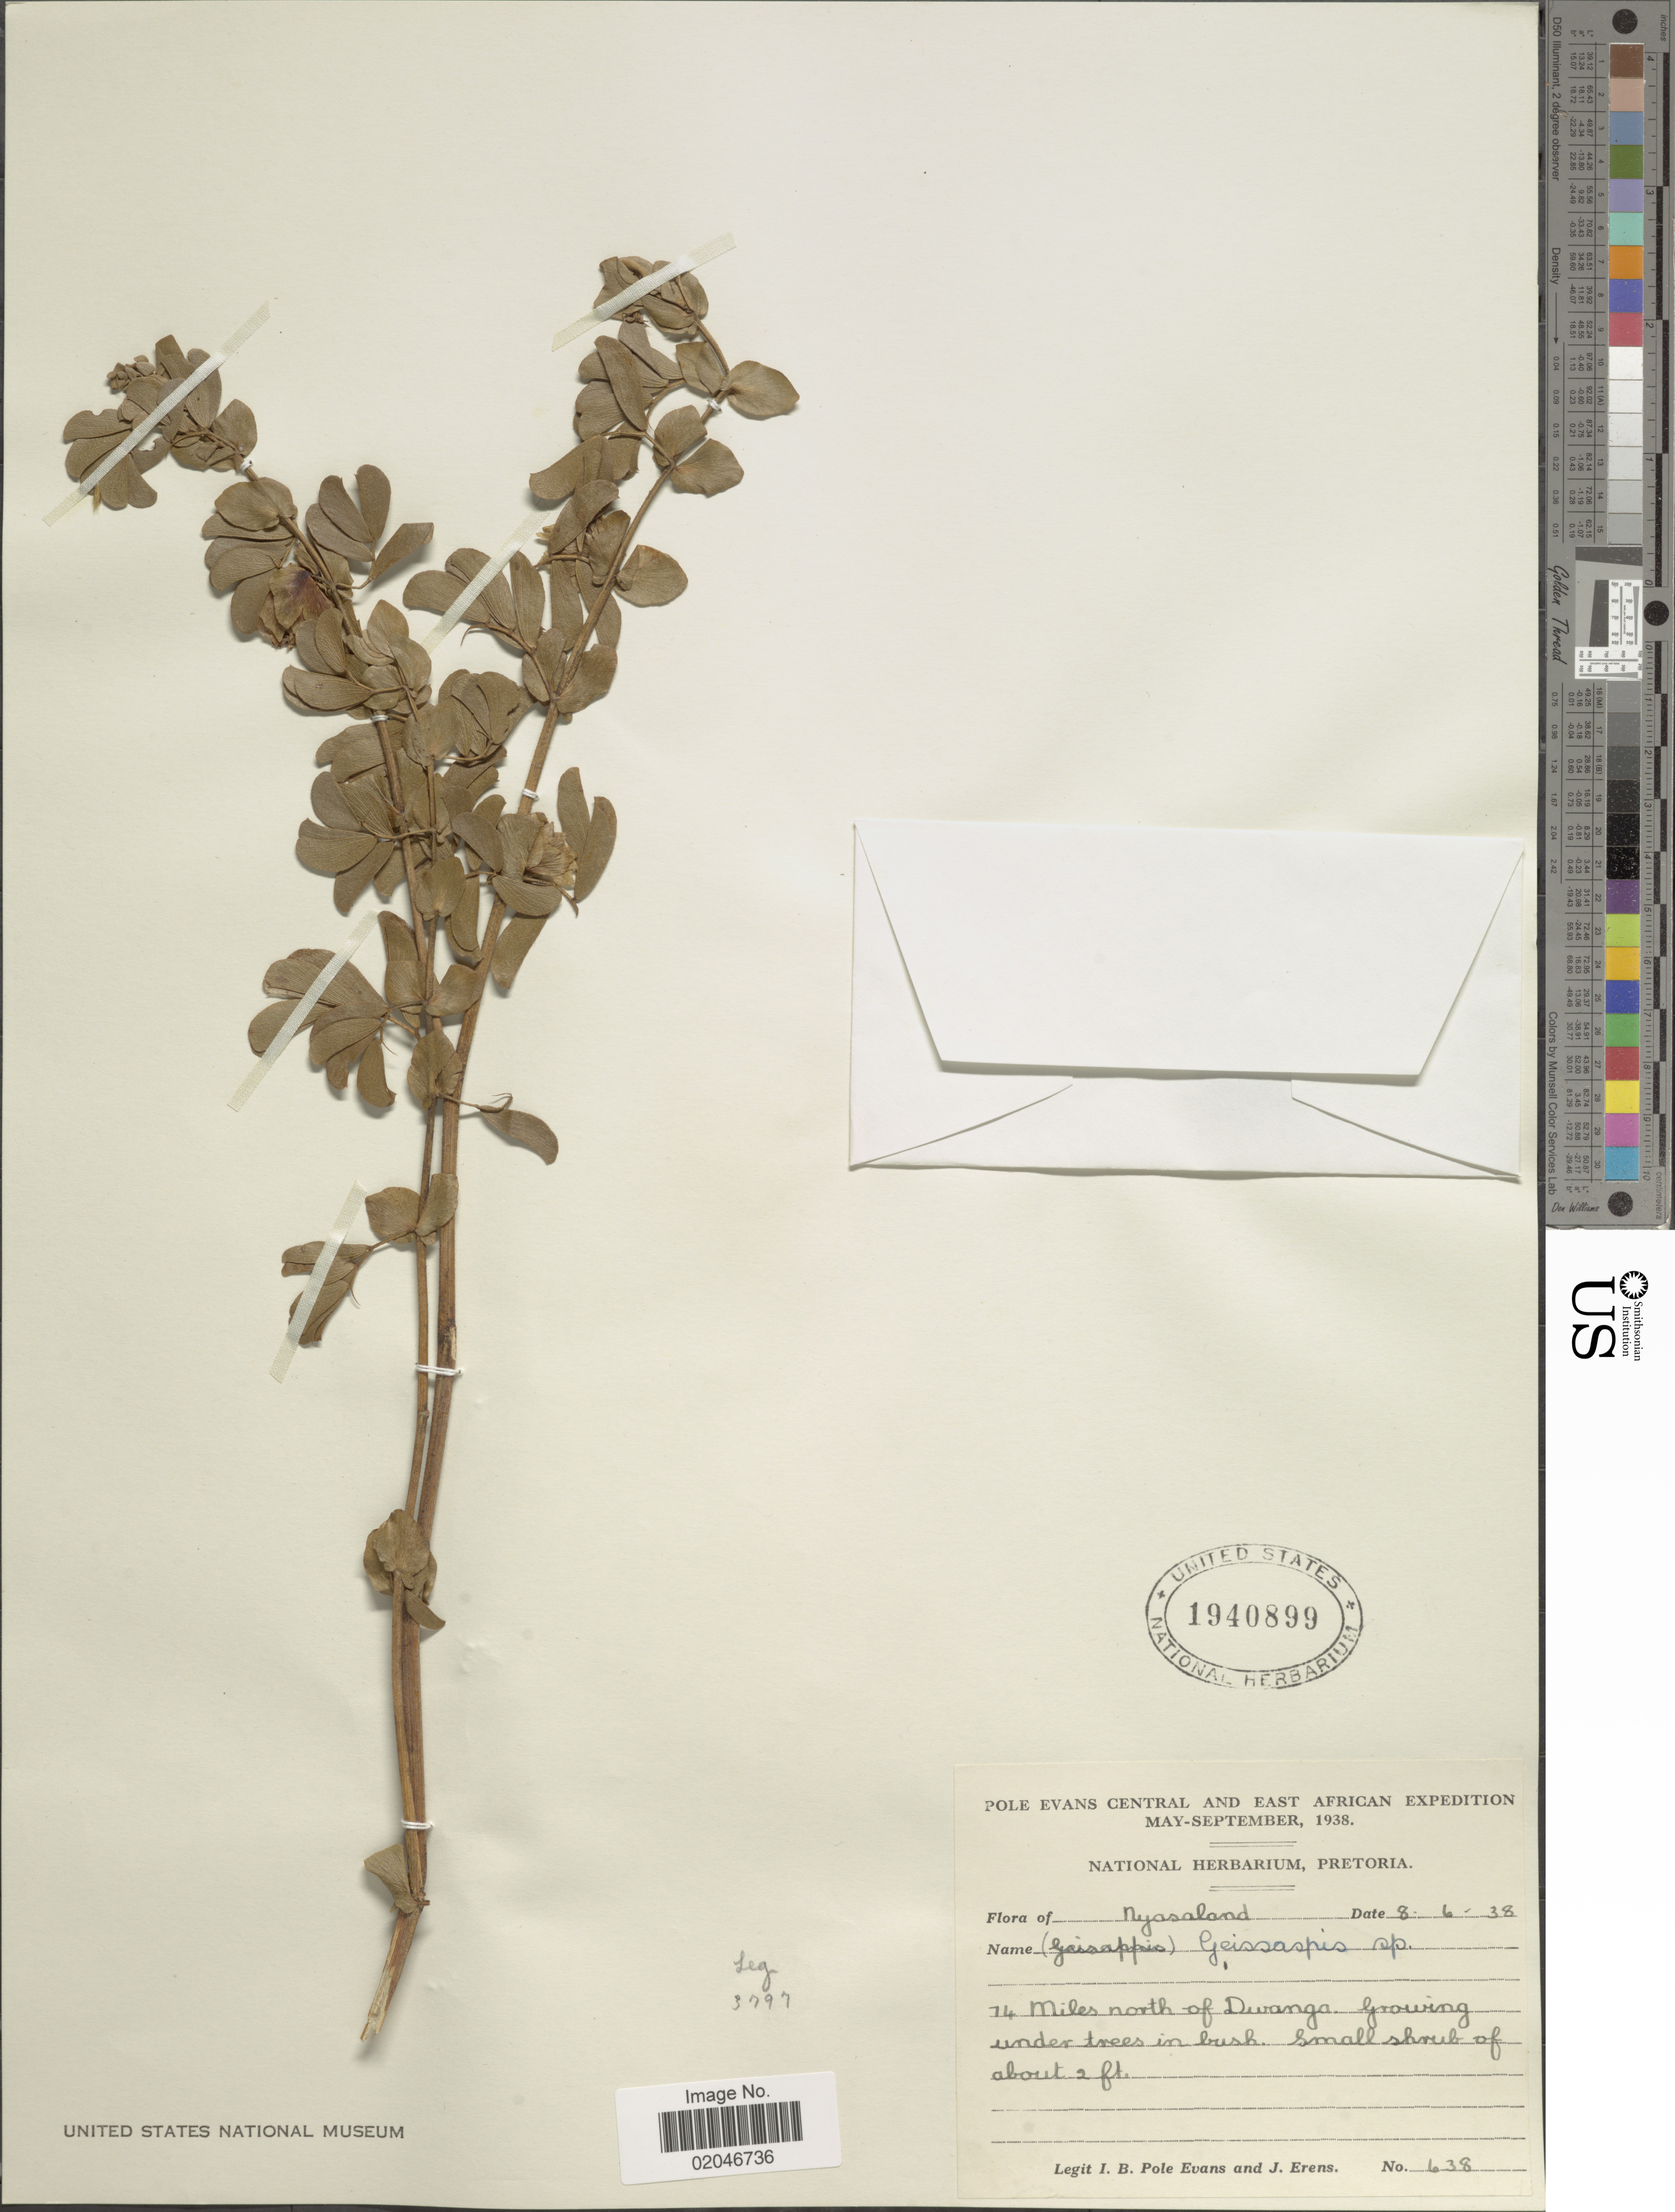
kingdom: Plantae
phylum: Tracheophyta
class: Magnoliopsida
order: Fabales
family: Fabaceae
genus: Geissaspis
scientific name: Geissaspis sp.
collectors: I. B. Pole-Evans & J. Erens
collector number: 638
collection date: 1938-06-08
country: Malawi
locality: Nyasaland 14 miles North of Dwanga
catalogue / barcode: US 1940899